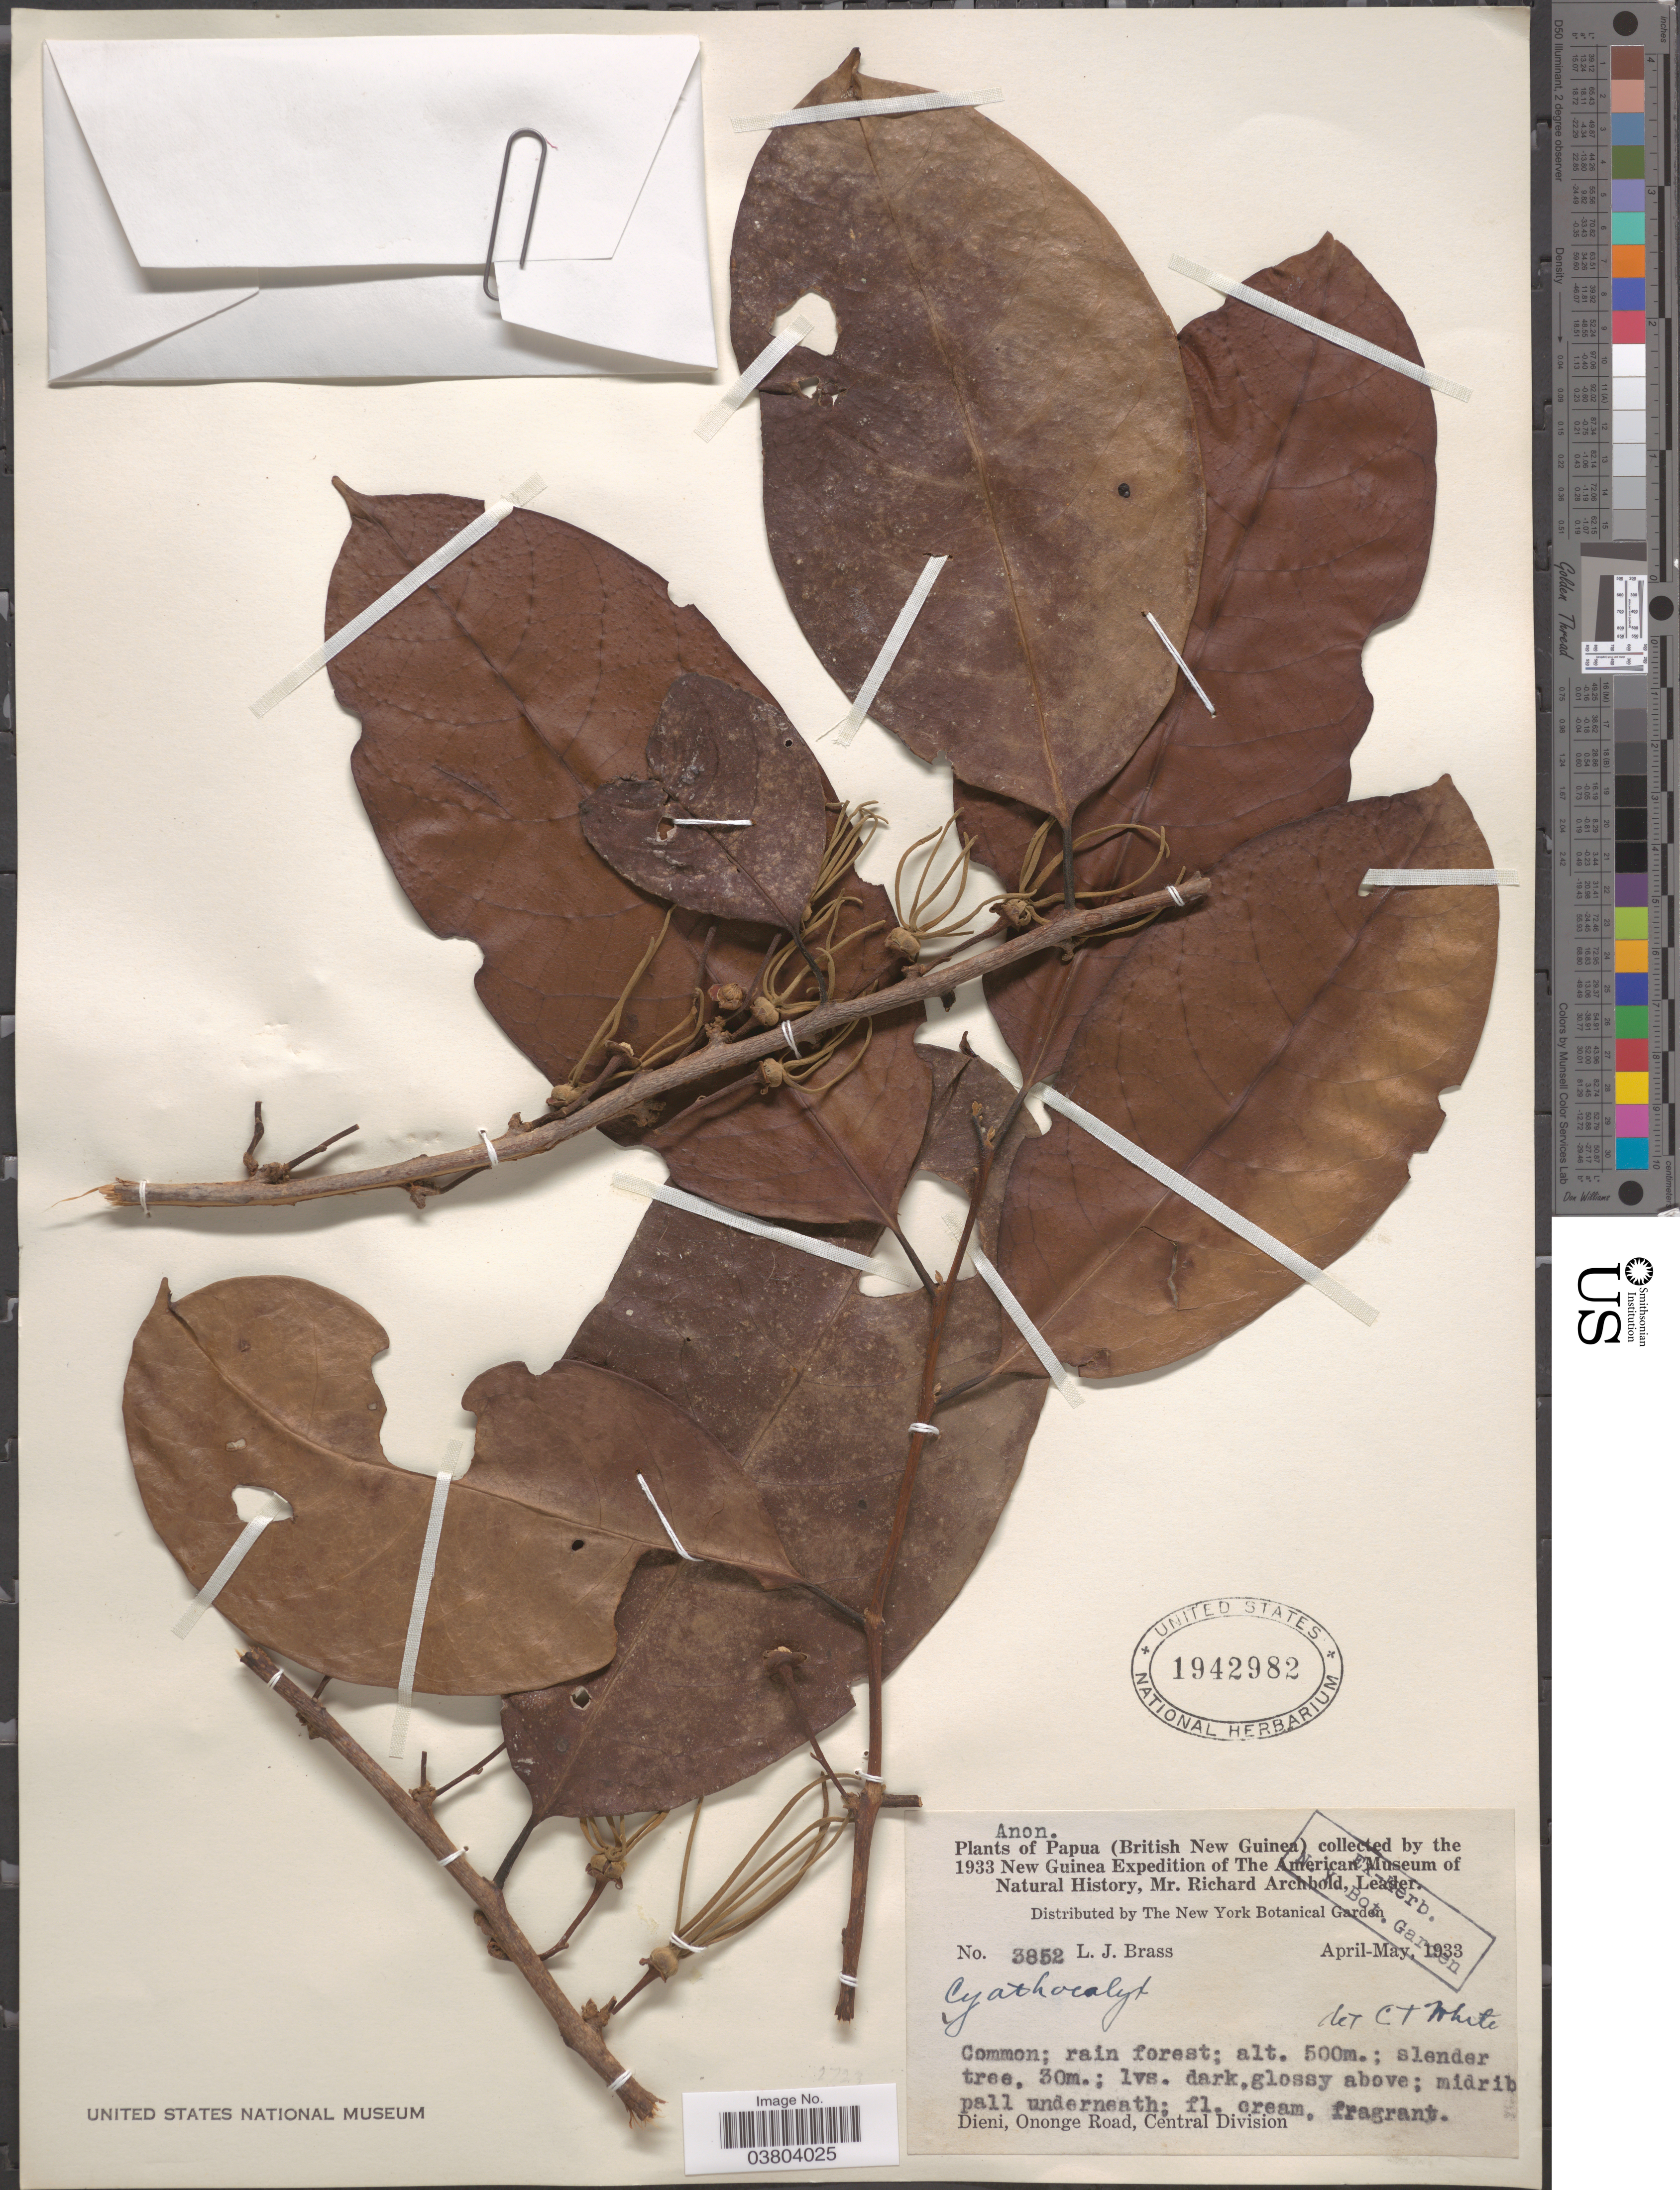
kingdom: Plantae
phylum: Tracheophyta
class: Magnoliopsida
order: Magnoliales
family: Annonaceae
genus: Cyathocalyx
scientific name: Cyathocalyx sp.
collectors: L. J. Brass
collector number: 3852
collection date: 1933-04/1933-05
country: Papua New Guinea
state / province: Central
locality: Papua ( British New Guinea). Dieni, Ononge Road, Central Division.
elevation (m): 500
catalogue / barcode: US 1942982